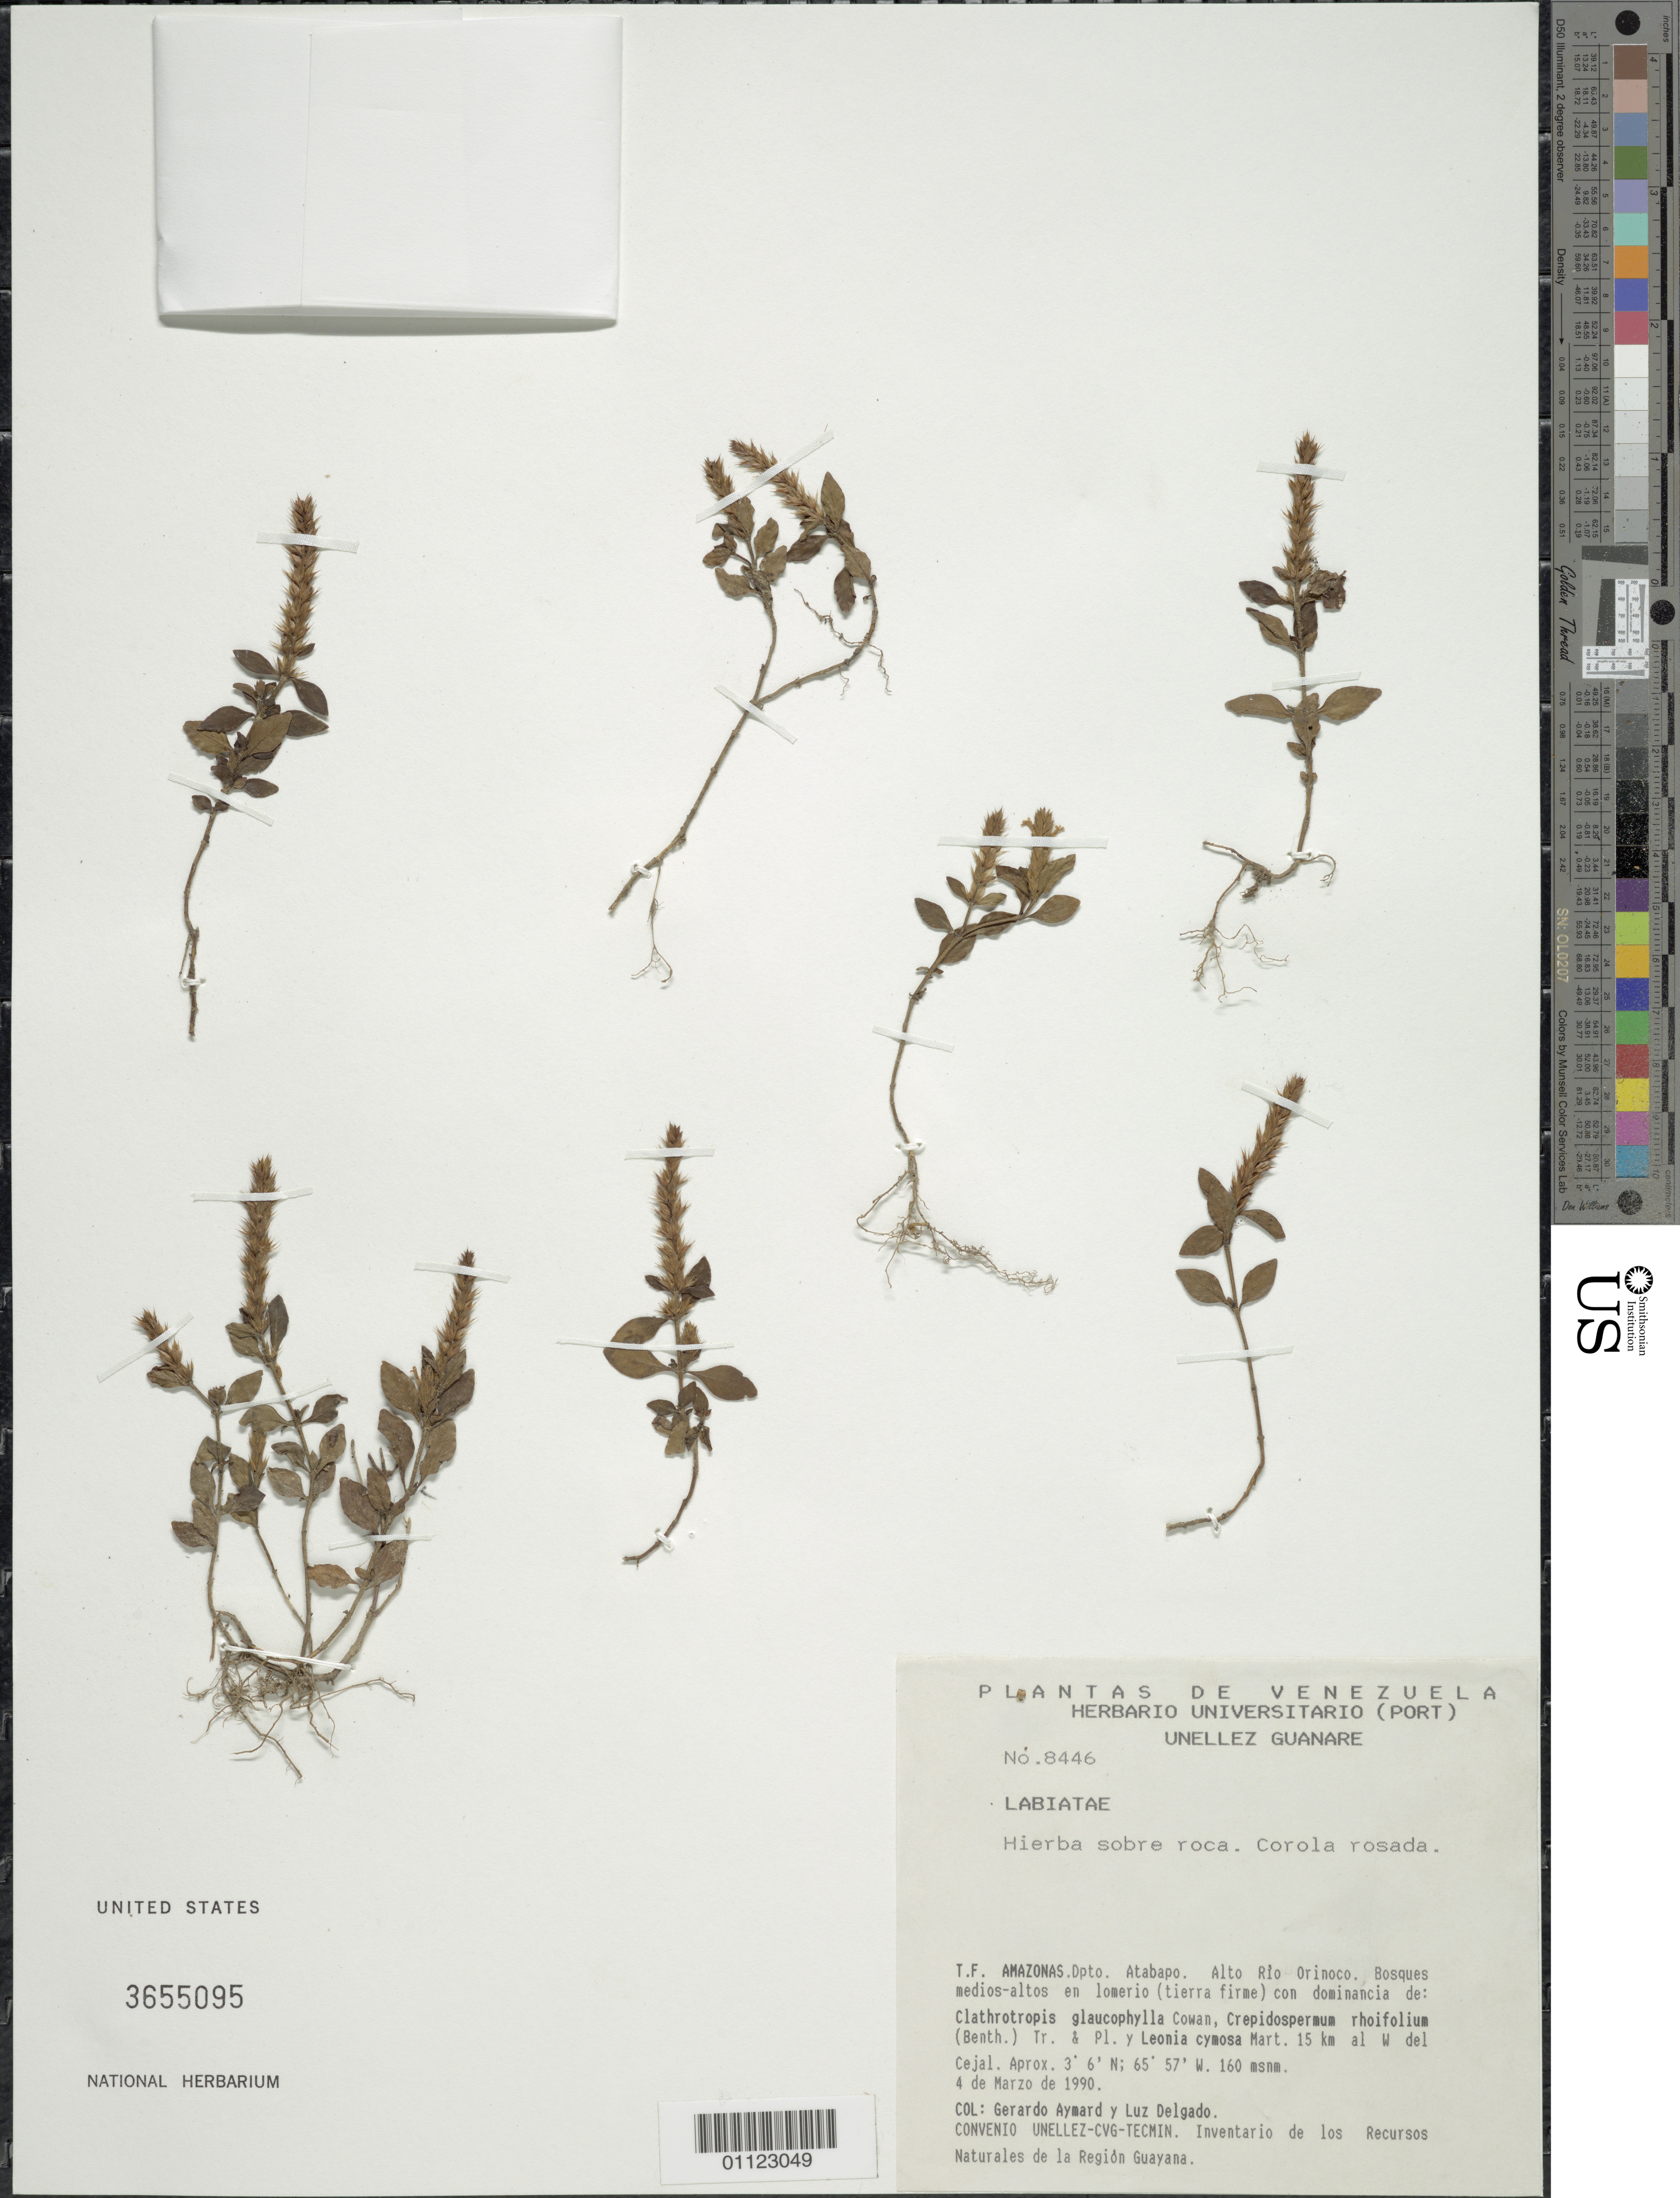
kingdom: Plantae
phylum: Tracheophyta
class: Magnoliopsida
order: Lamiales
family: Lamiaceae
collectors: G. A. Aymard & L. Delgado V.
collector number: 8446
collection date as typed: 4 March 1990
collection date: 1990-03-04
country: Venezuela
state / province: Amazonas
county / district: Atabapo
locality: Alto Rio Orinoco. 15km al W del Cejal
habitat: Bosques medios-altos en lomerio (tierra firme) con domancia de Clathotropis glaucophylla Cowan, Crepidospermum rhoifolium (Benth.) Tr. & Pl. y Leonia cymosa Mart.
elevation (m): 160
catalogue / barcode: US 3655095